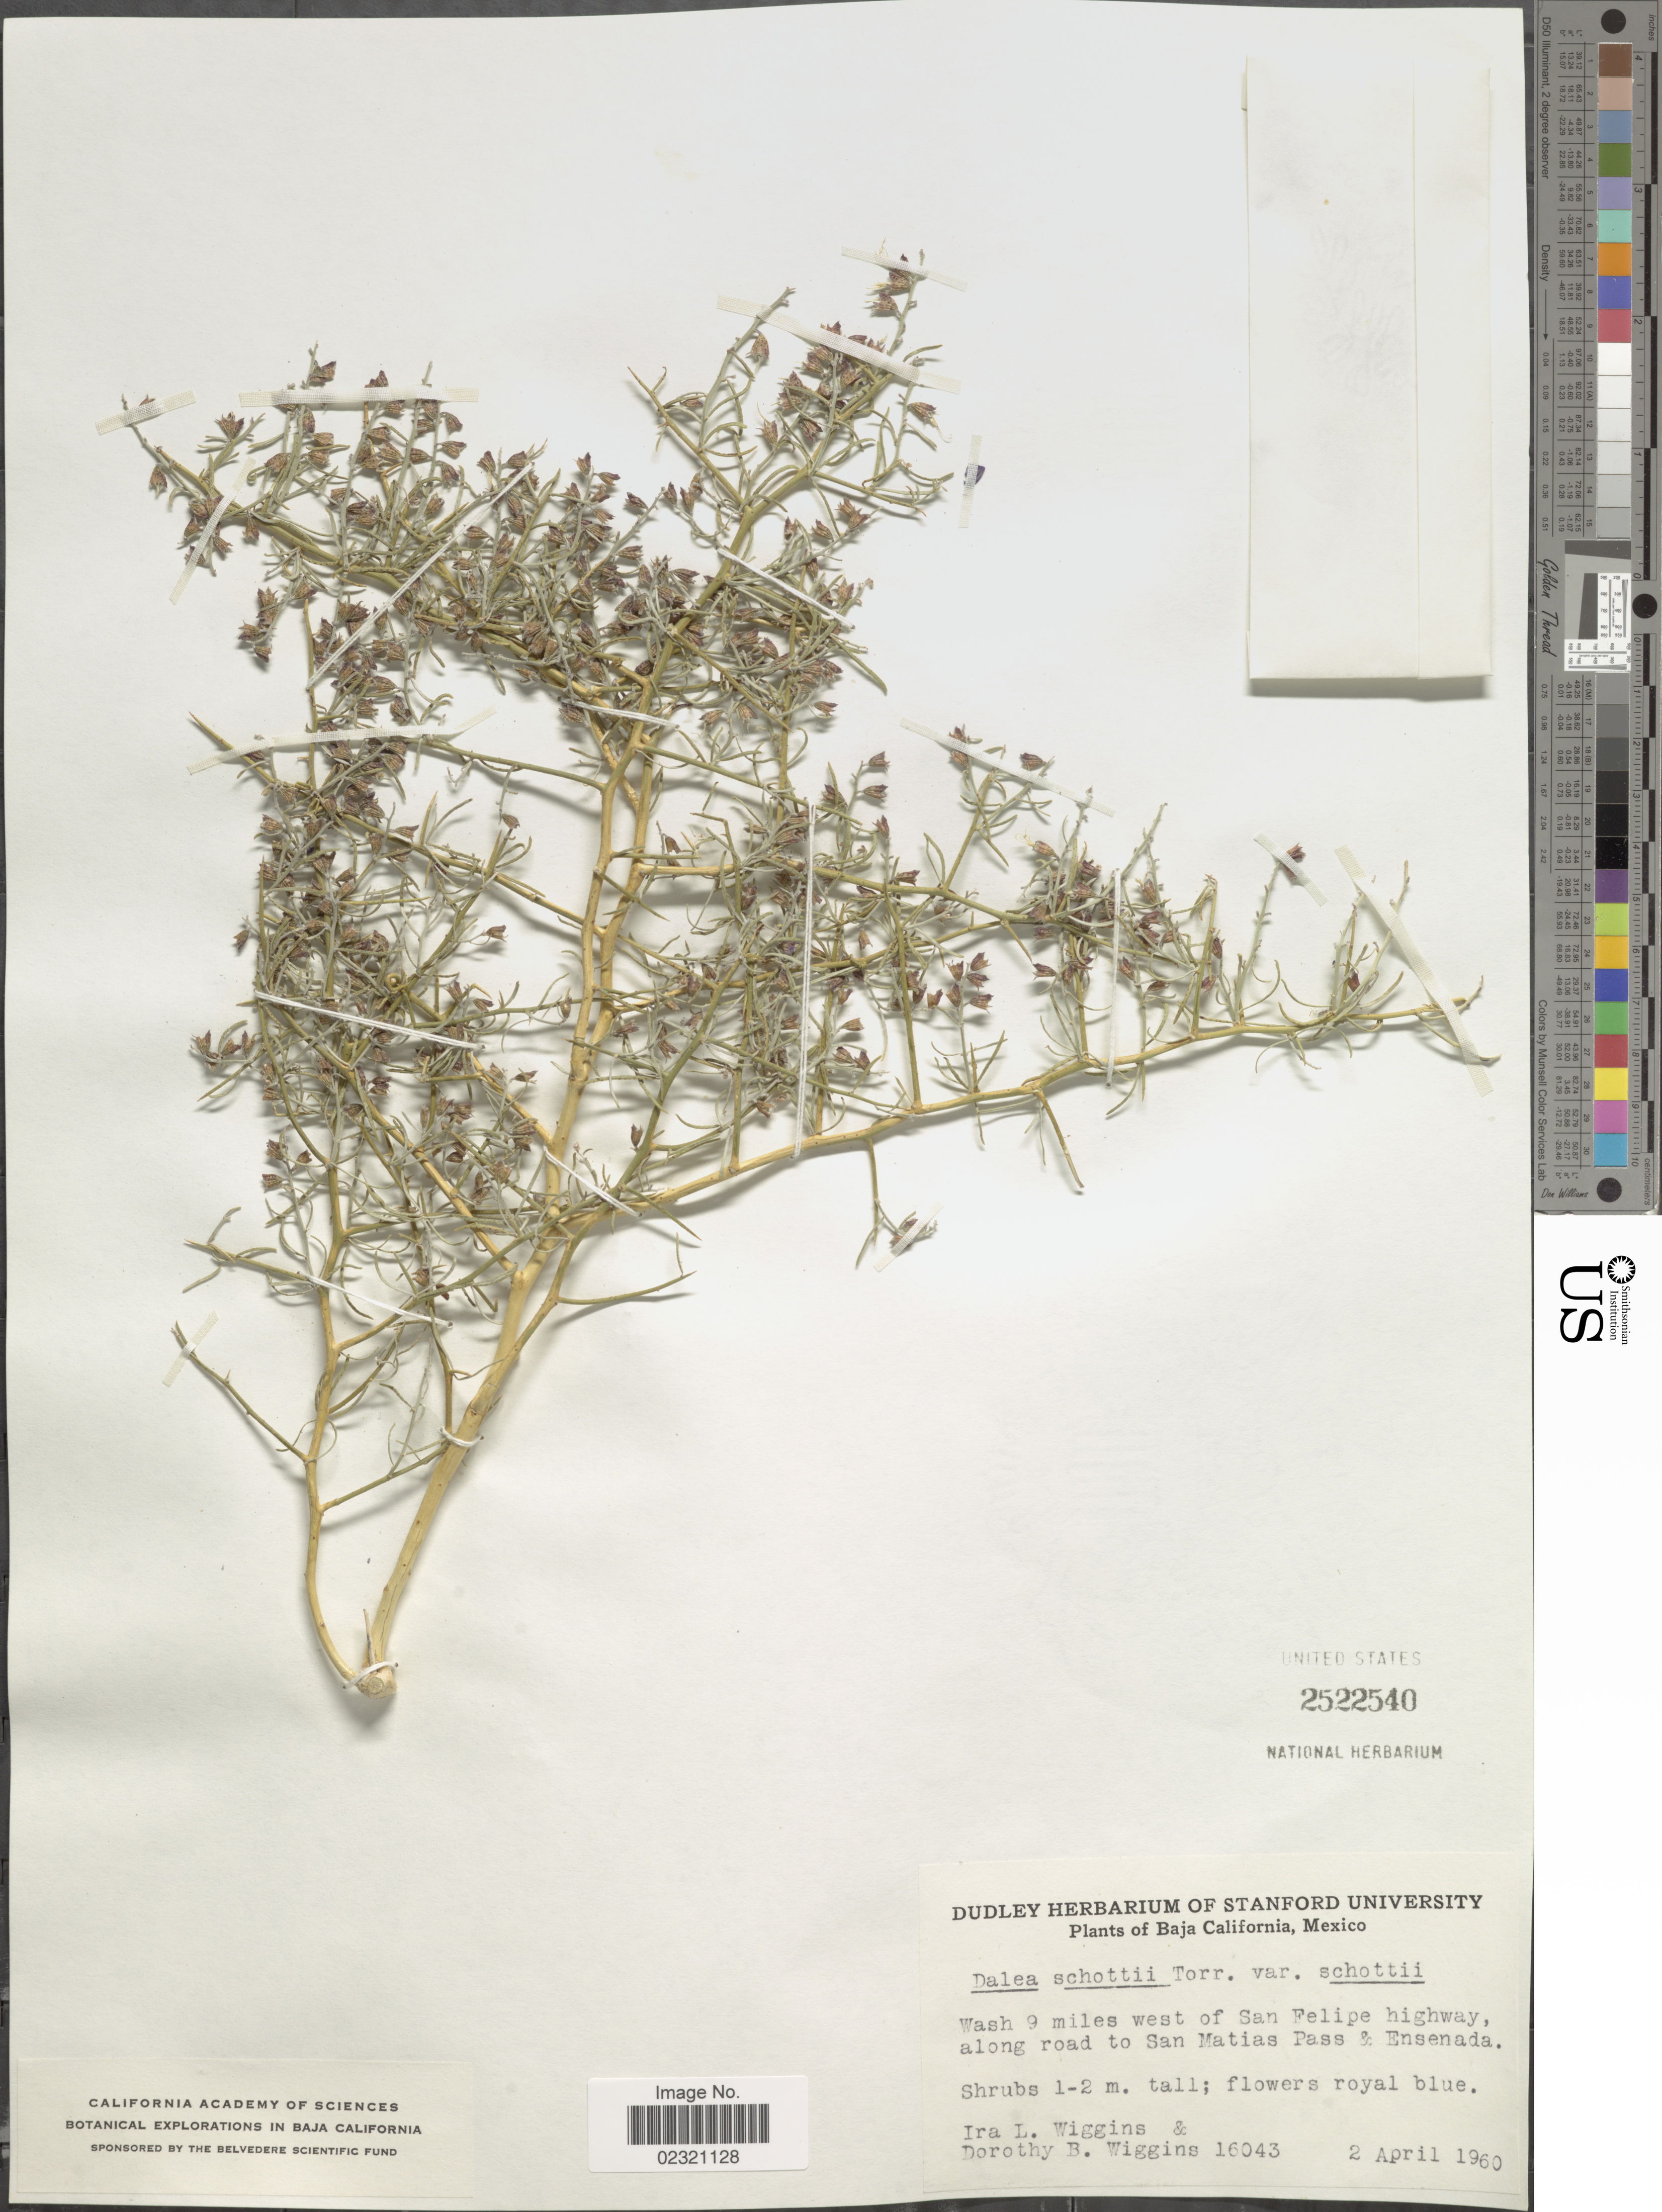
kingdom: Plantae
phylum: Tracheophyta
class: Magnoliopsida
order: Fabales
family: Fabaceae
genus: Psorothamnus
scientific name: Psorothamnus schottii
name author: (Torr.) Barneby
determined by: Strong, M. T., (US), Smithsonian Institution - National Museum of Natural History (UNITED STATES)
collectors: I. L. Wiggins & D. B. Wiggins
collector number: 16043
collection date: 1960-04-02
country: Mexico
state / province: Baja California Norte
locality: Wash 9 miles west of San Felipe highway along road to San Matias Pass & Ensenada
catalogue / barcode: US 2522540